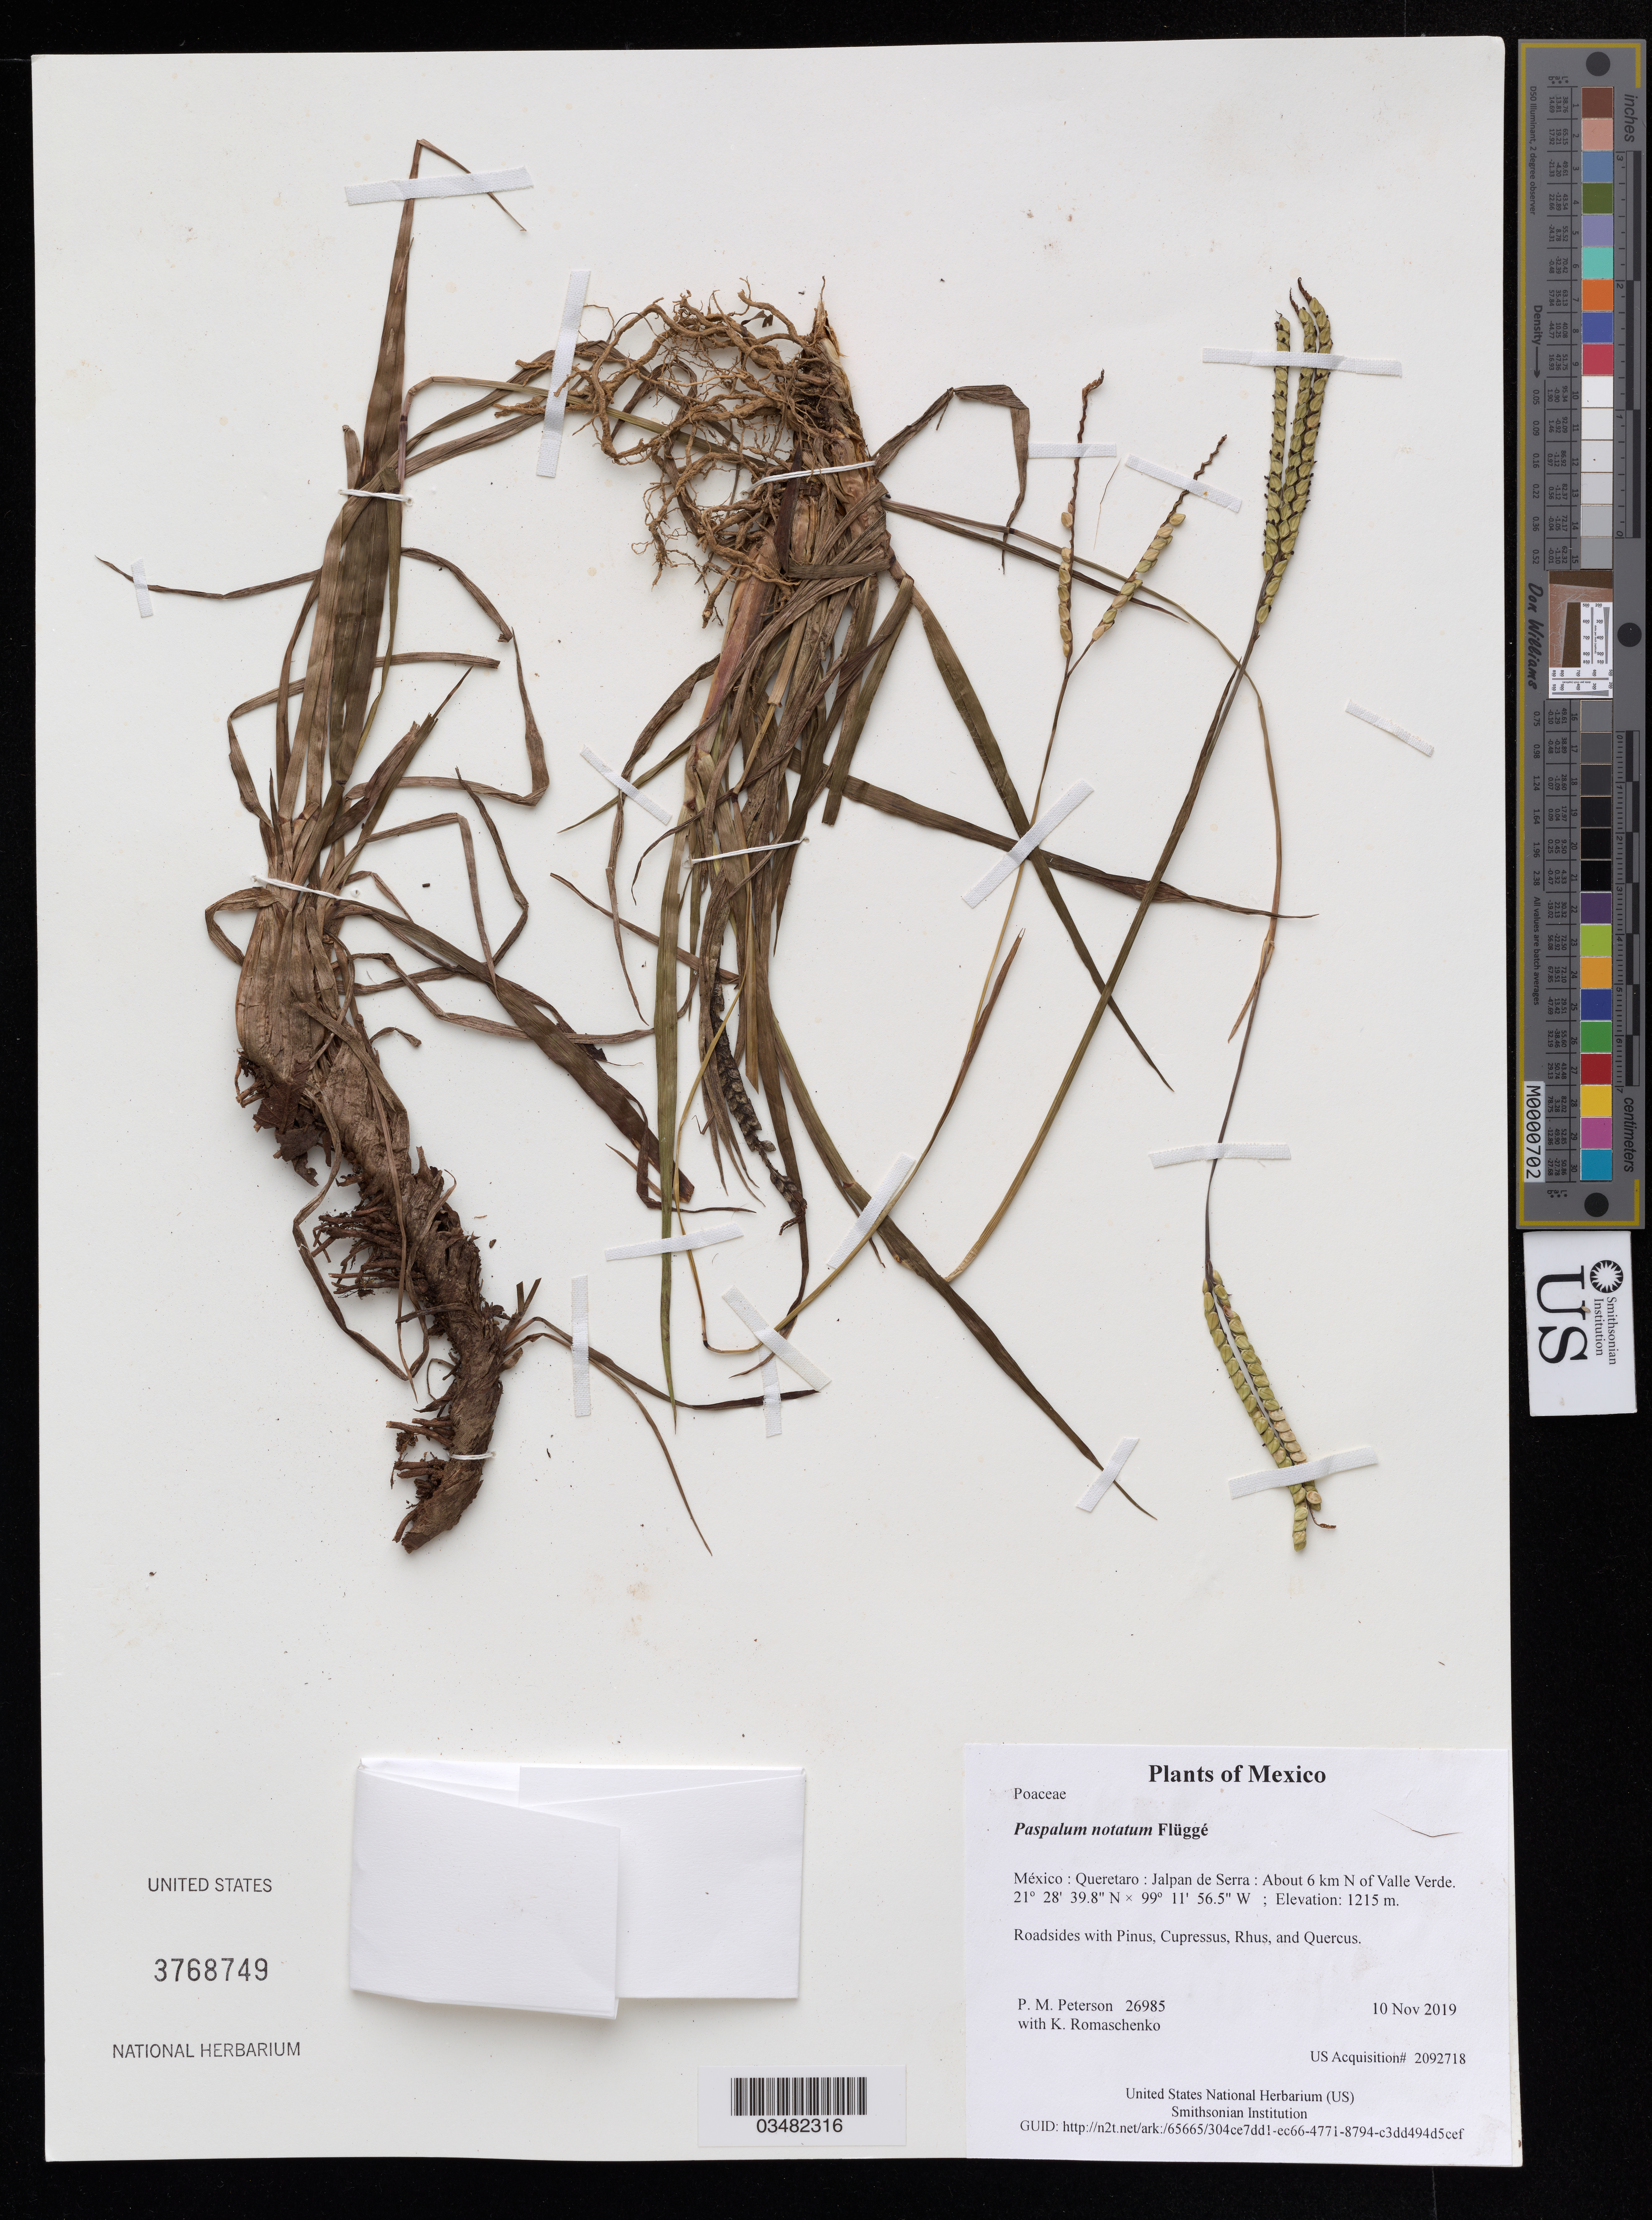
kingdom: Plantae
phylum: Tracheophyta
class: Liliopsida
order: Poales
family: Poaceae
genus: Paspalum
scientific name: Paspalum notatum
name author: Flüggé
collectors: P. M. Peterson & K. Romaschenko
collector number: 26985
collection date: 2019-11-10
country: México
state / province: Queretaro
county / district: Jalpan de Serra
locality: About 6 km N of Valle Verde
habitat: Roadsides with Pinus, Cupressus, Rhus, and Quercus.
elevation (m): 1215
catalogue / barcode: US 3768749